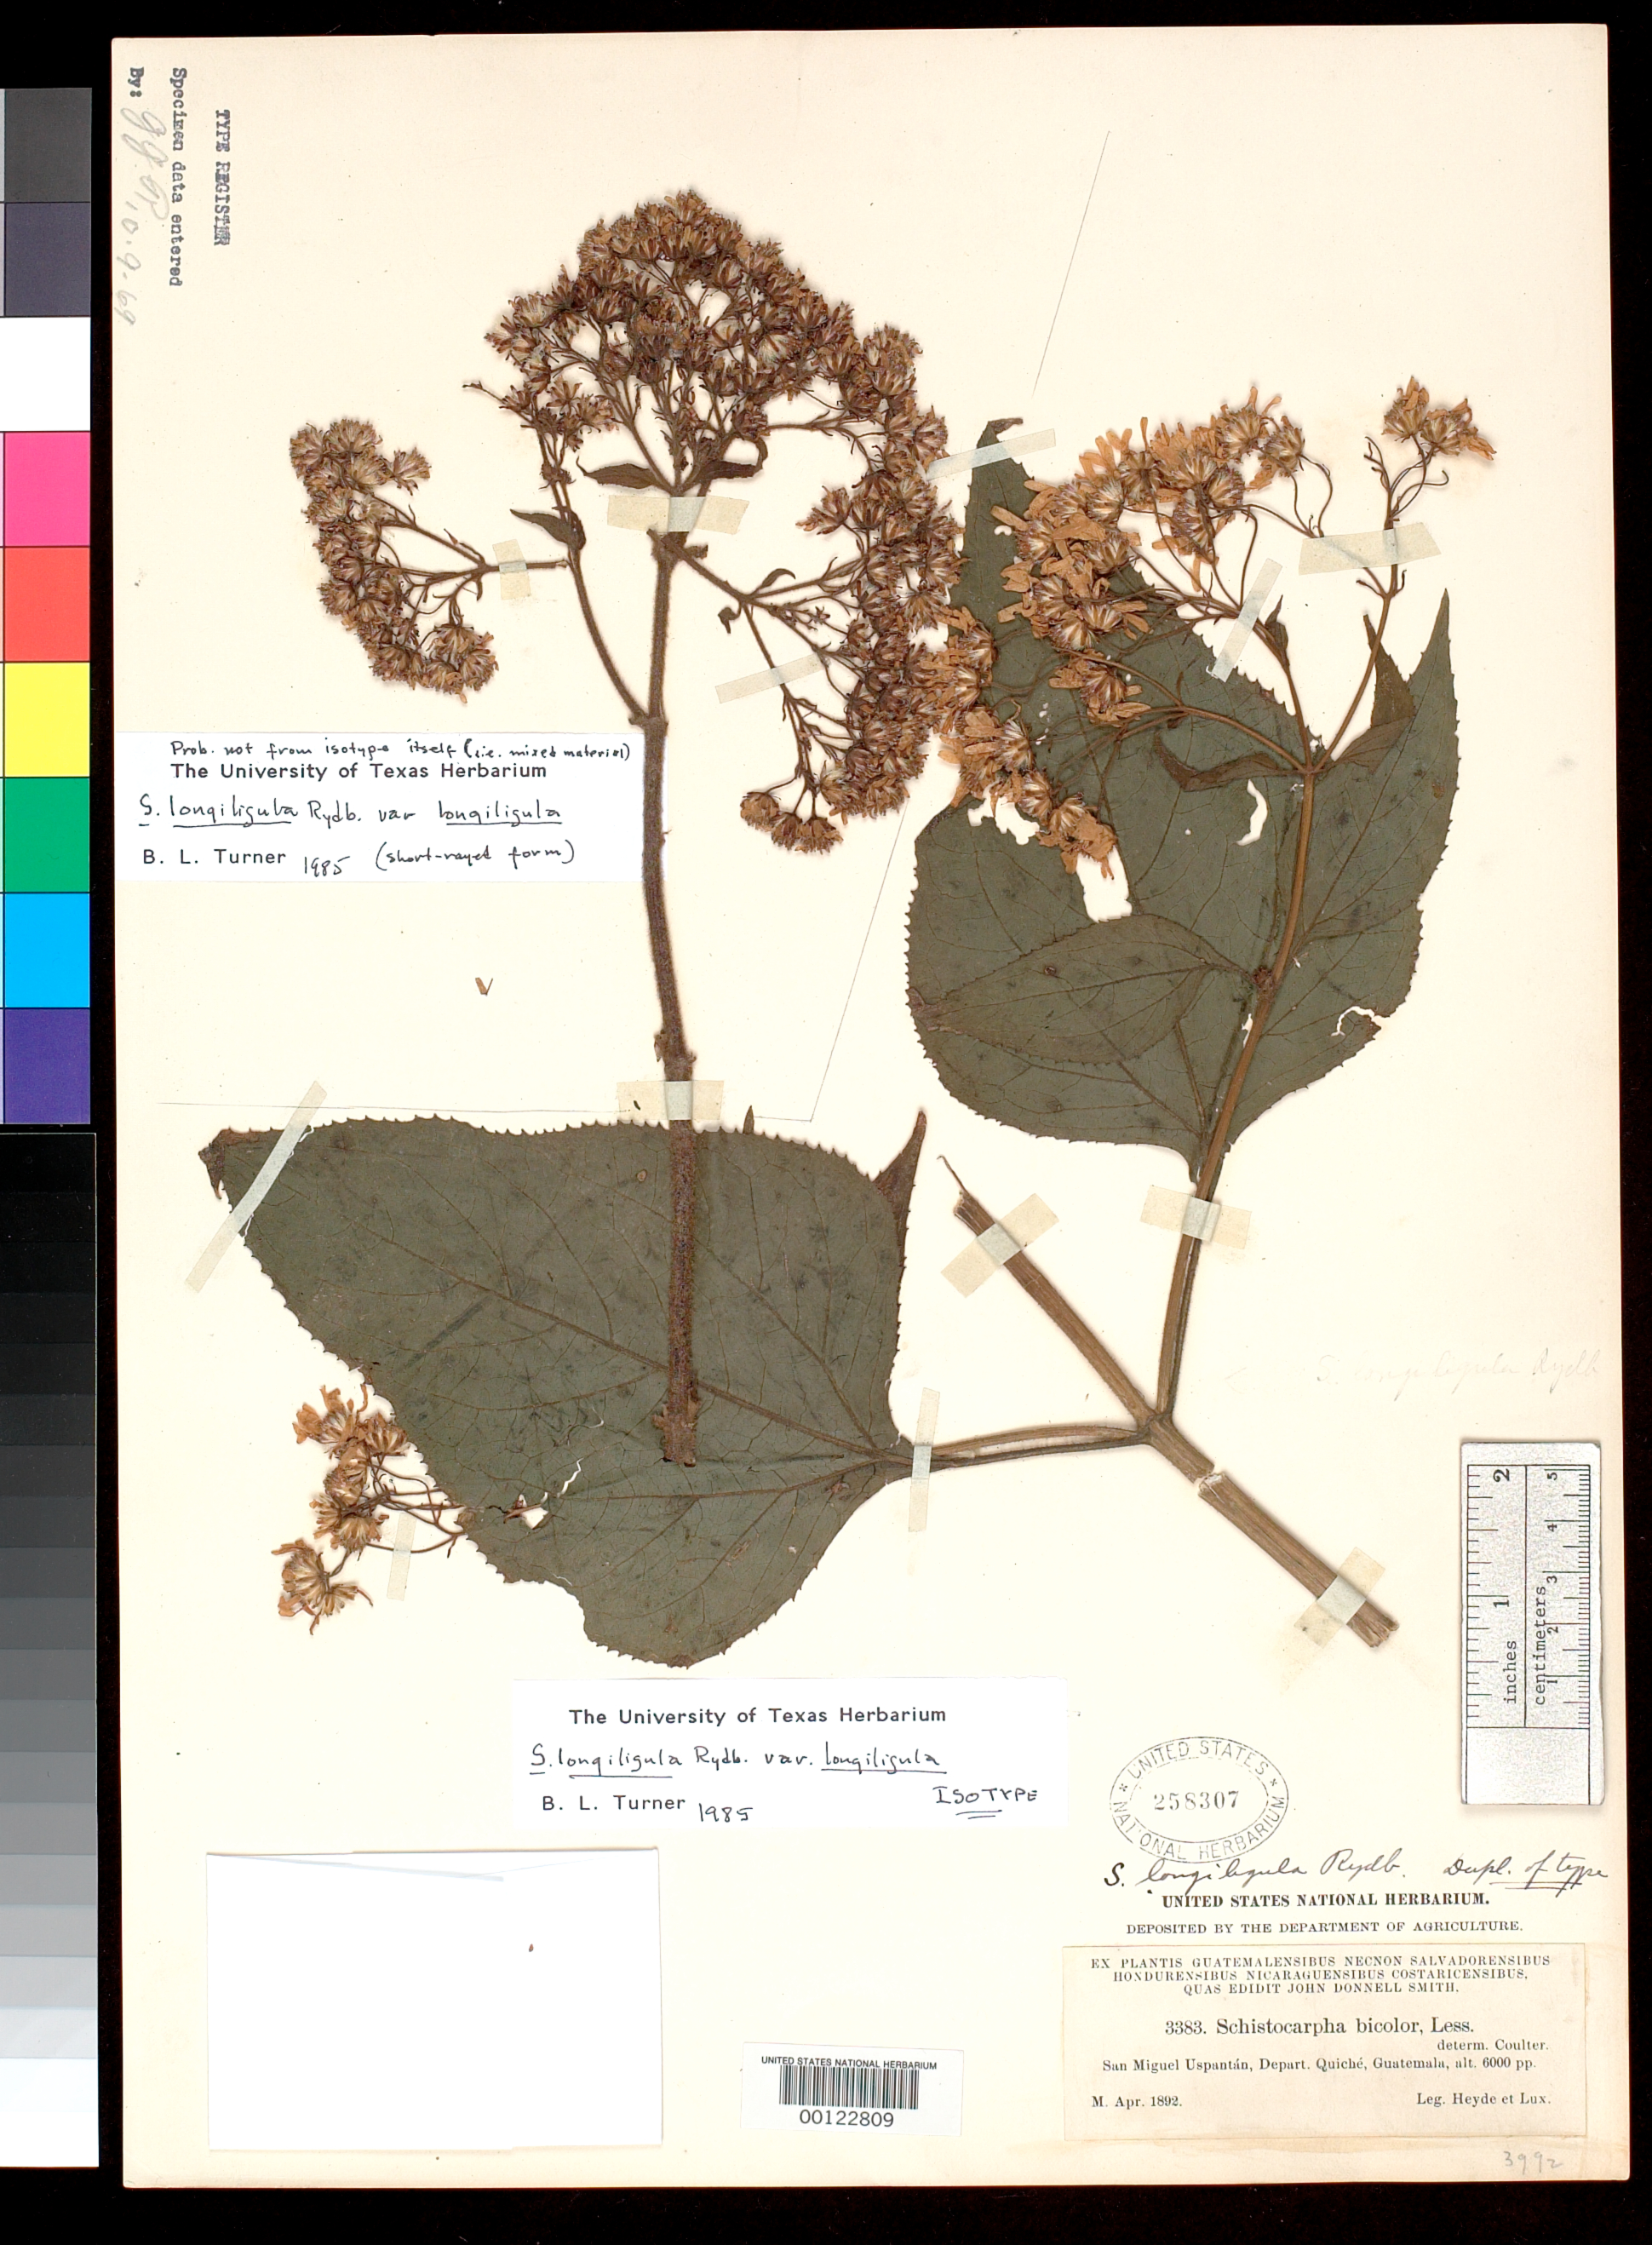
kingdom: Plantae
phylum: Tracheophyta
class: Magnoliopsida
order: Asterales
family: Asteraceae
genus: Schistocarpha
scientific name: Schistocarpha longiligula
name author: Rydb.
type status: Isotype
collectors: E. T. Heyde & E. Lux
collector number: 3383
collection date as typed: Apr 1892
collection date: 1892-04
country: Guatemala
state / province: El Quiché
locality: San Miguel Uspantán.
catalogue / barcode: US 258307